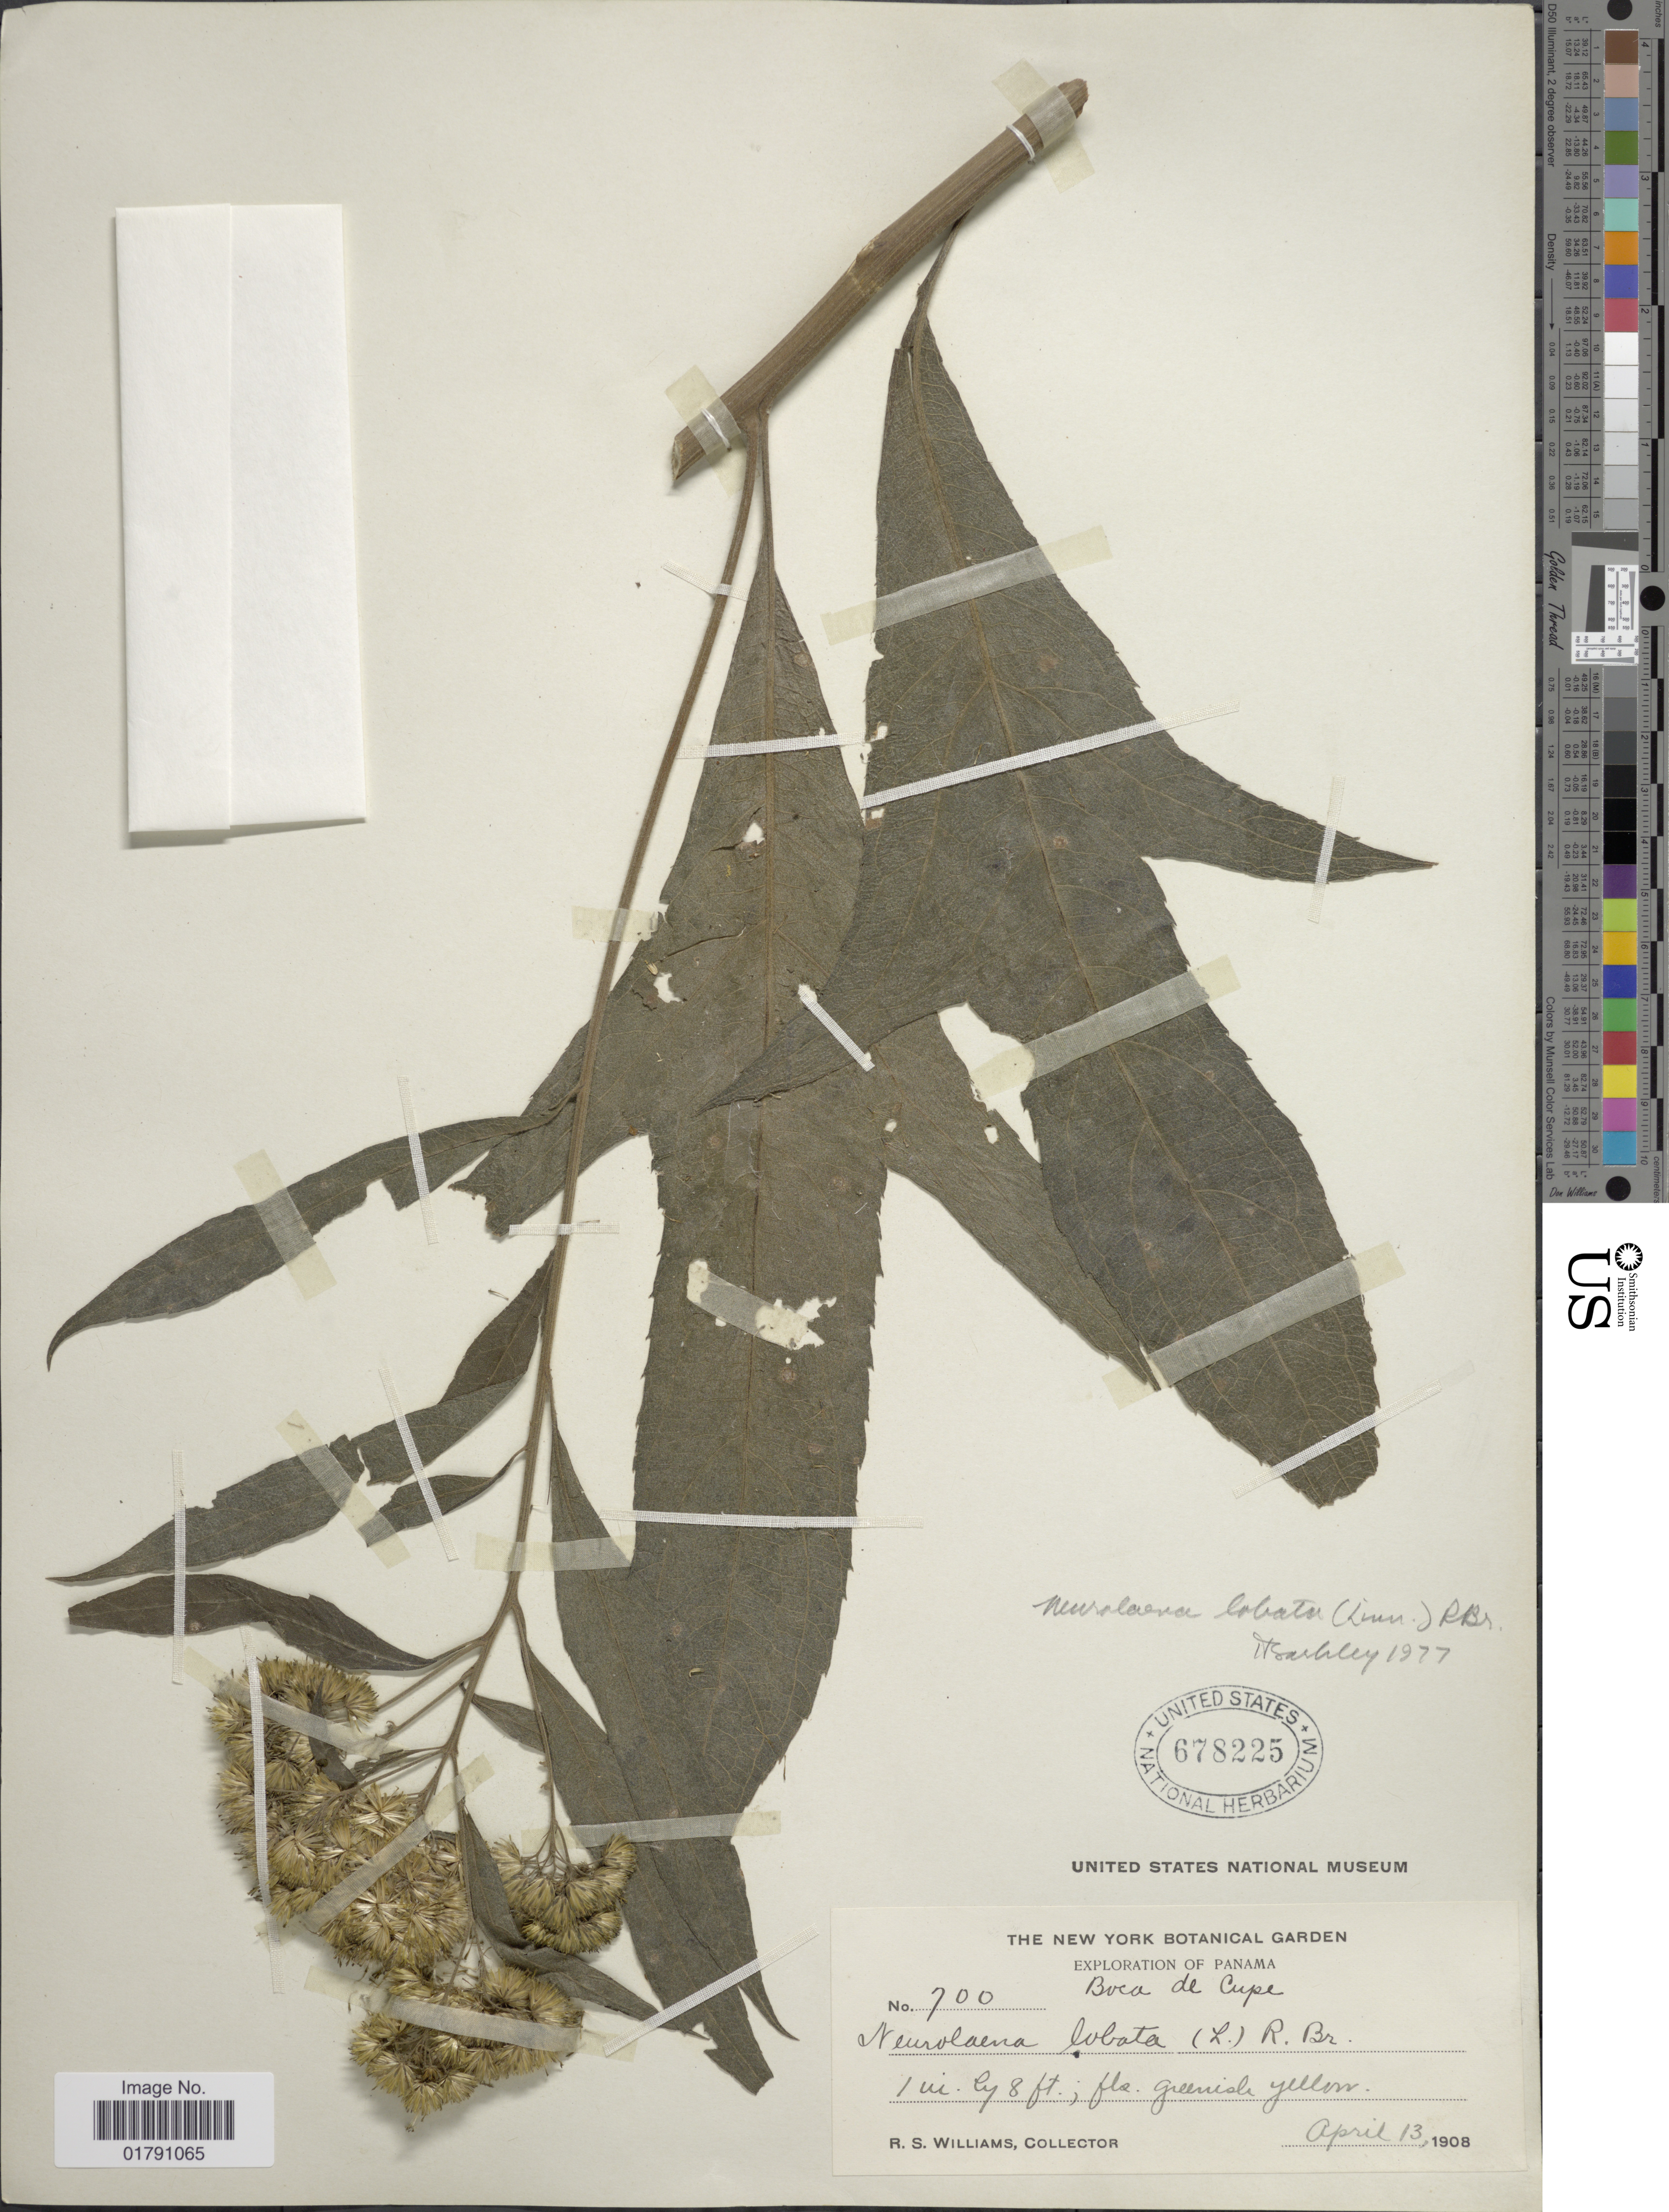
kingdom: Plantae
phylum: Tracheophyta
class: Magnoliopsida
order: Asterales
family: Asteraceae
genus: Neurolaena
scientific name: Neurolaena lobata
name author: (L.) R. Br. ex Cass.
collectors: R. S. Williams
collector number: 700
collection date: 1908-04-13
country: Panama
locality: Boca de Cupe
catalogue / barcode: US 678225